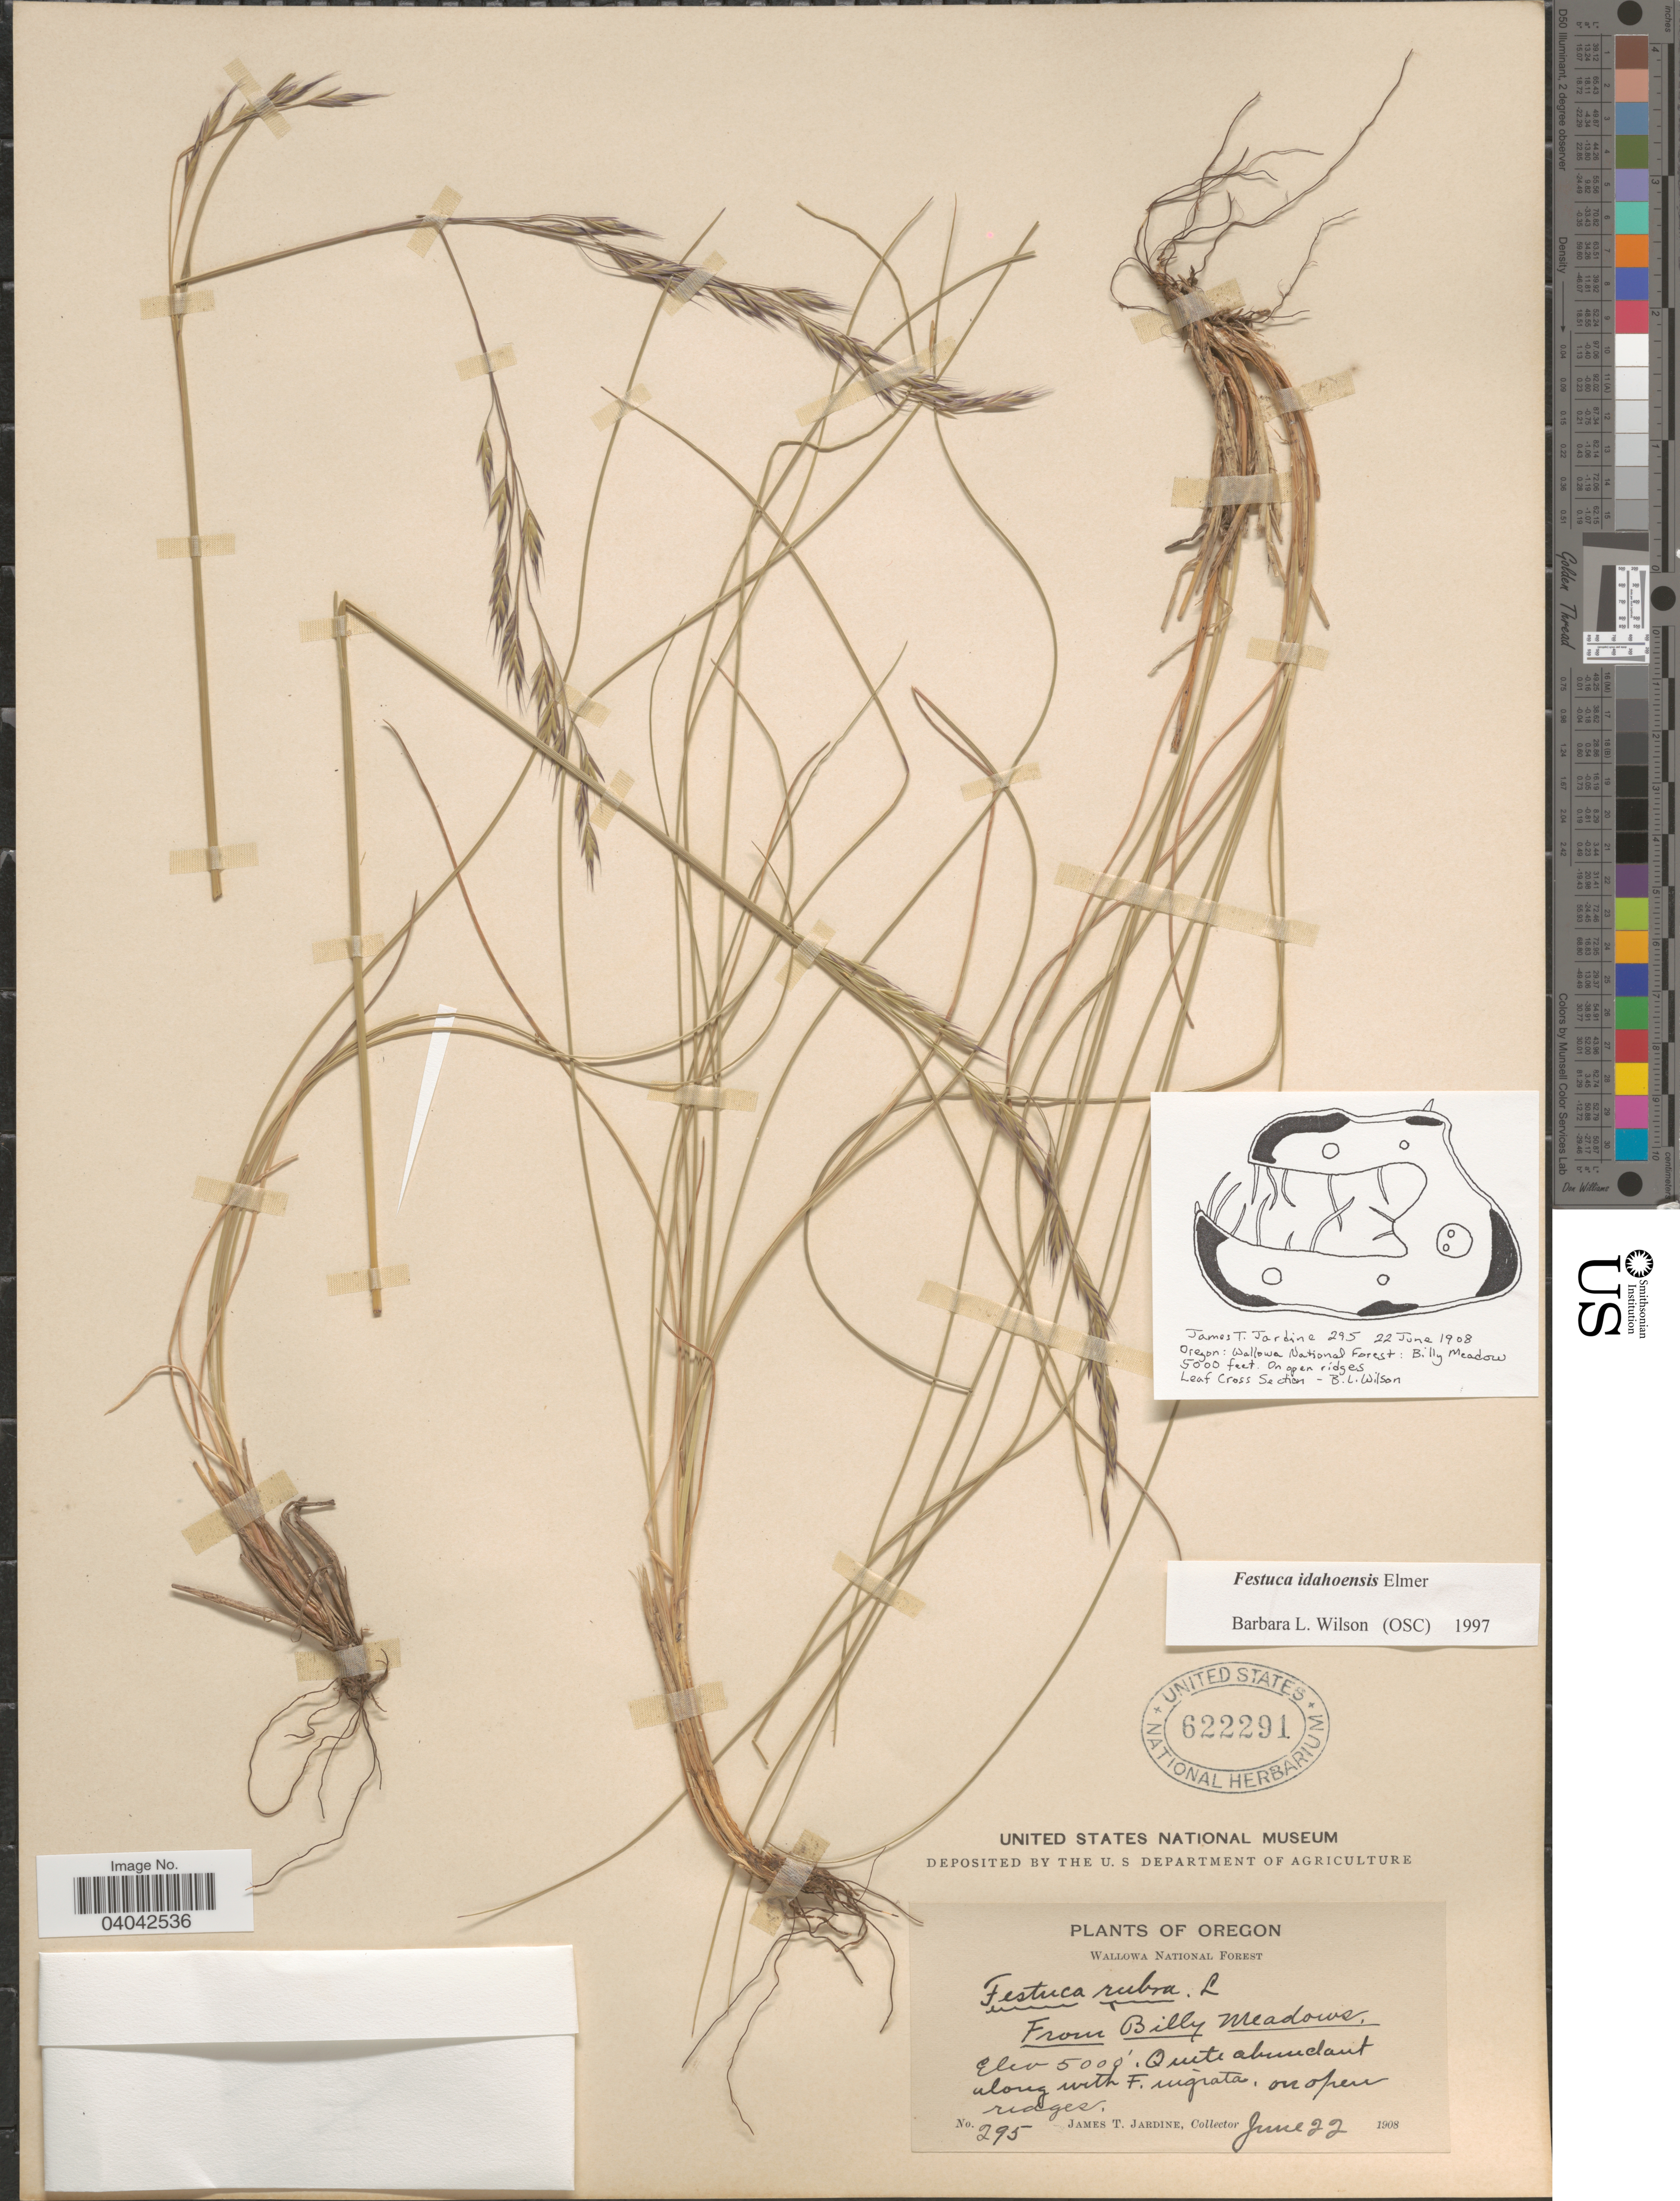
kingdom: Plantae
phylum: Tracheophyta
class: Liliopsida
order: Poales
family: Poaceae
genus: Festuca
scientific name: Festuca idahoensis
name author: Elmer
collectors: J. T. Jardine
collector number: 295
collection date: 1908-06-22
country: United States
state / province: Oregon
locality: Wallowa National Forest. From Billy Meadows.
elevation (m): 1524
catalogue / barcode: US 622291